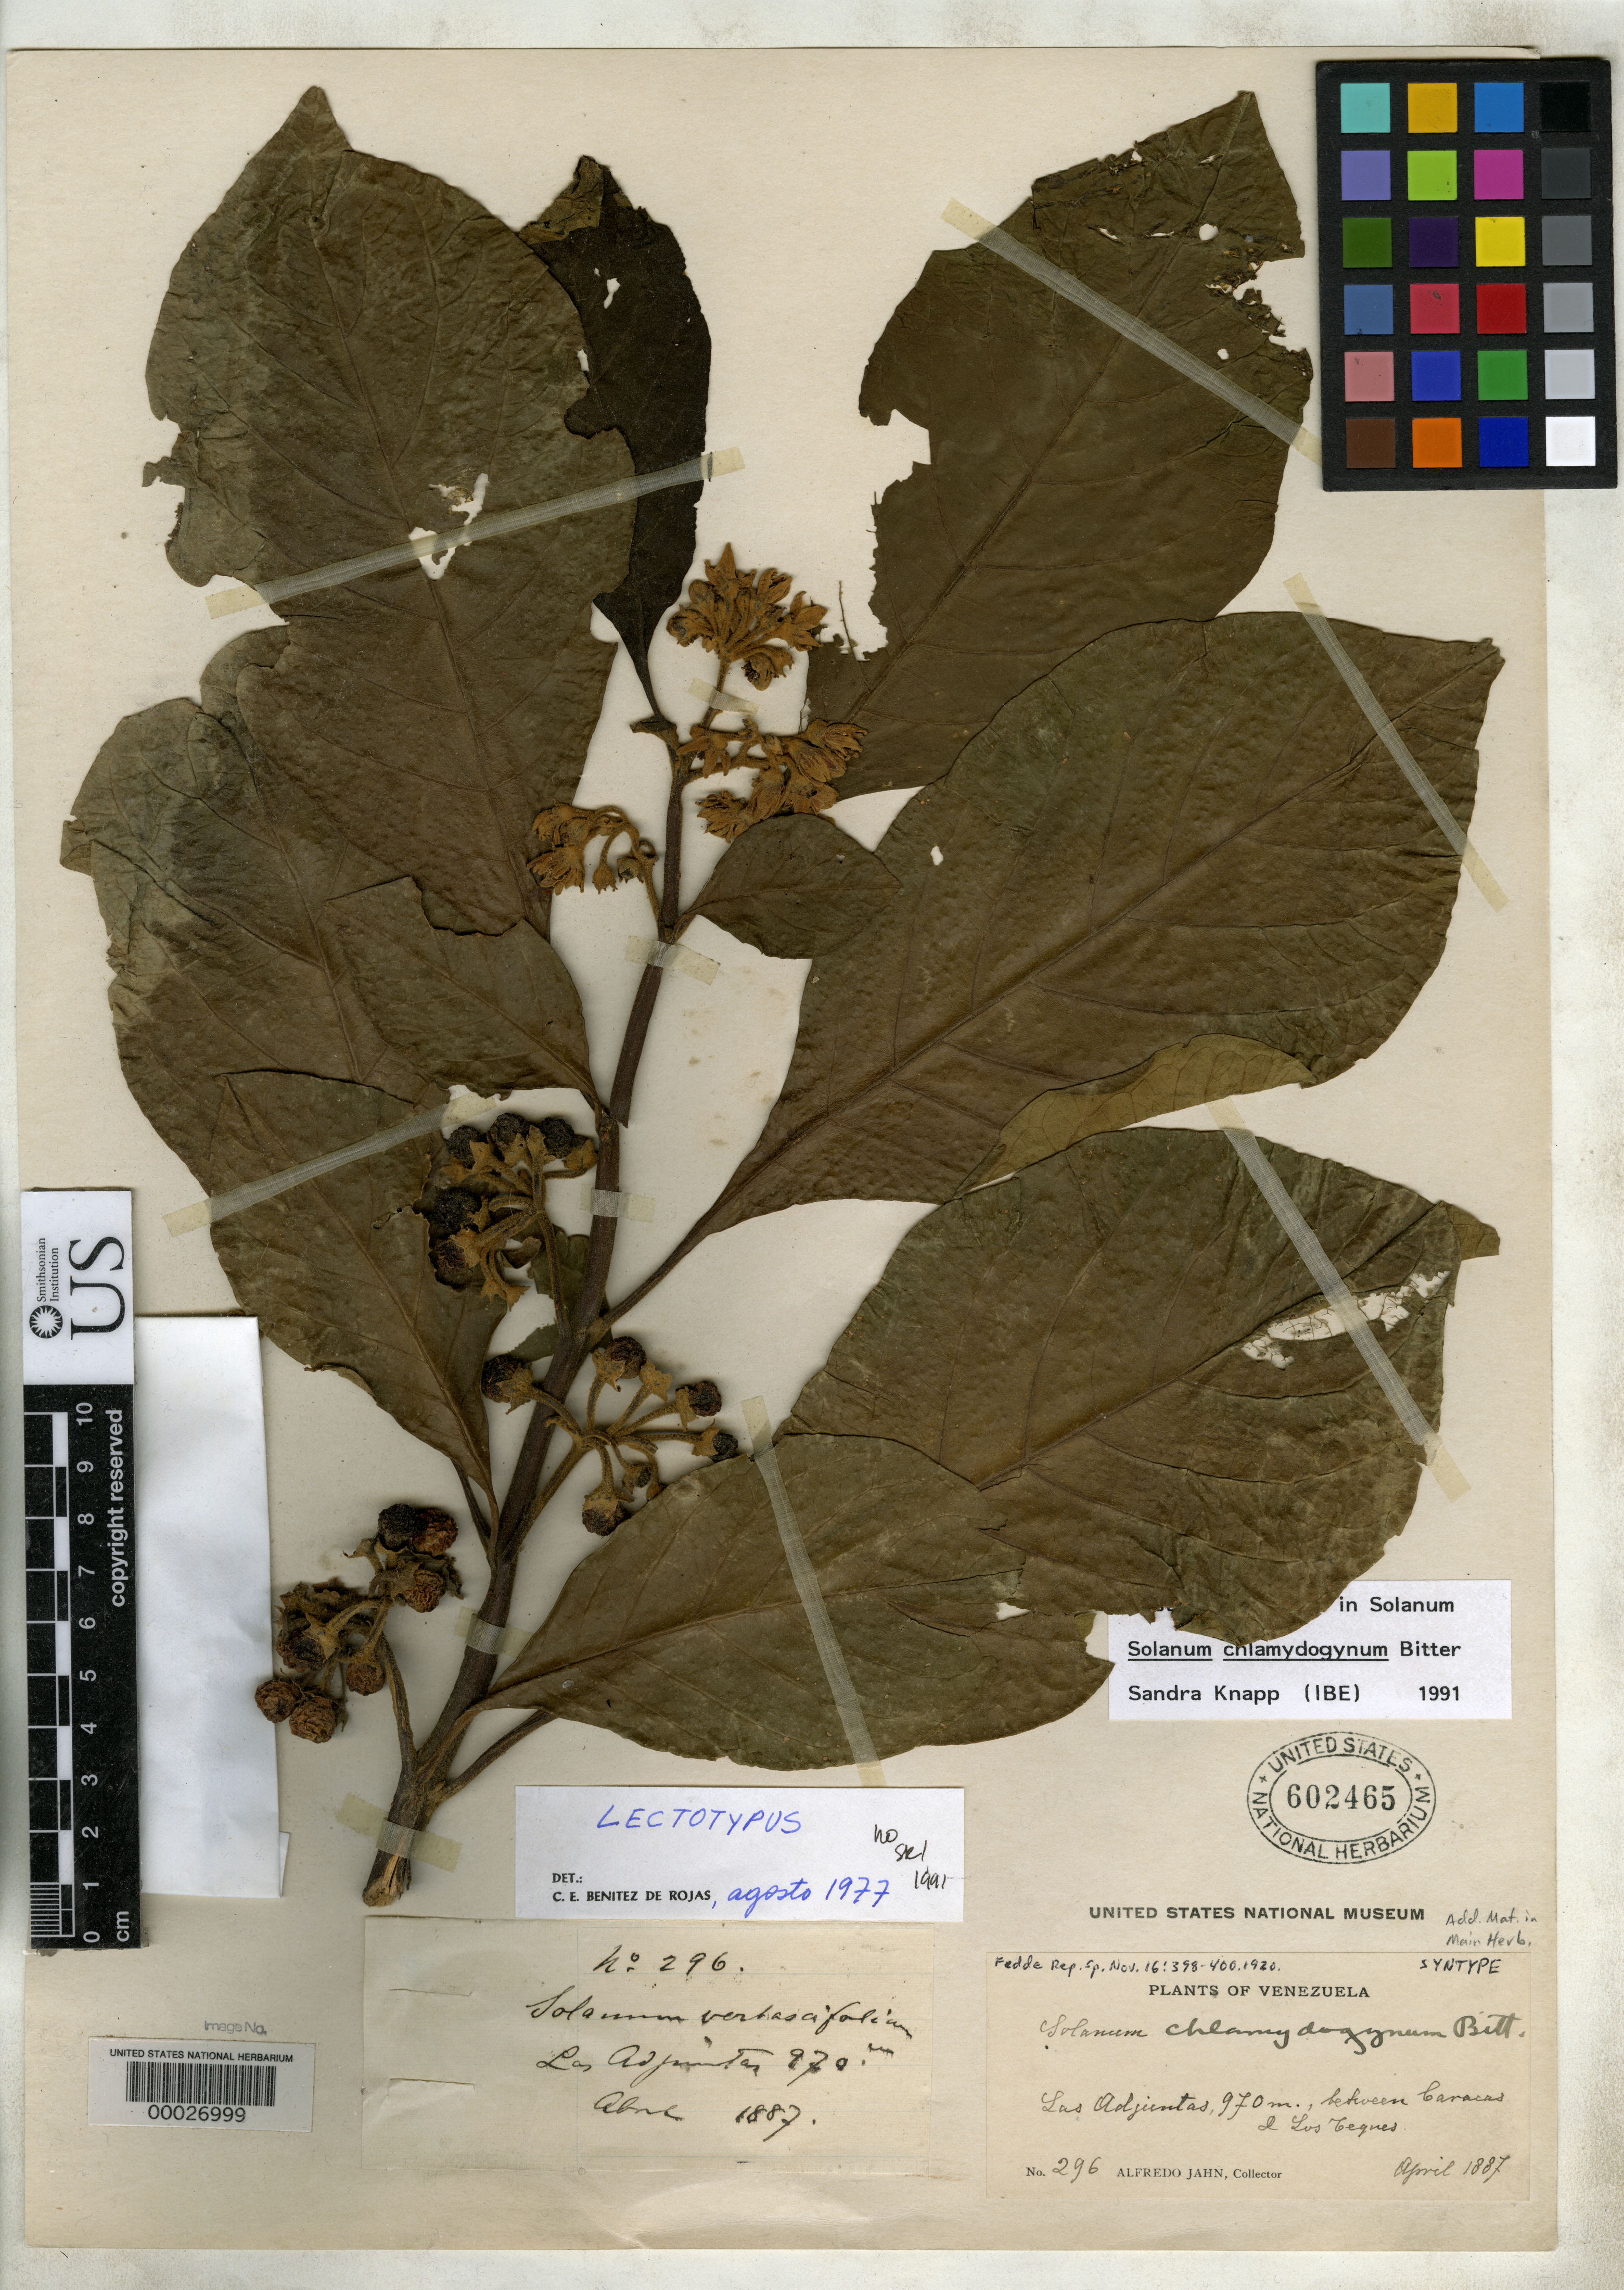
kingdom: Plantae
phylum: Tracheophyta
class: Magnoliopsida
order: Solanales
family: Solanaceae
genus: Solanum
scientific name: Solanum chlamydogynum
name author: Bitter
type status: Isosyntype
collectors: A. Jahn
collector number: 296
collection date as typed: Apr 1887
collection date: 1887-04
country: Venezuela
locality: Between Caracas and Los Teques.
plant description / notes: Specimen erroneously annotated (1977) as lectotype by C.E. Benitez de Rojas; lectotypification pre-dated by D'Arcy (1974).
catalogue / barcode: US 602465